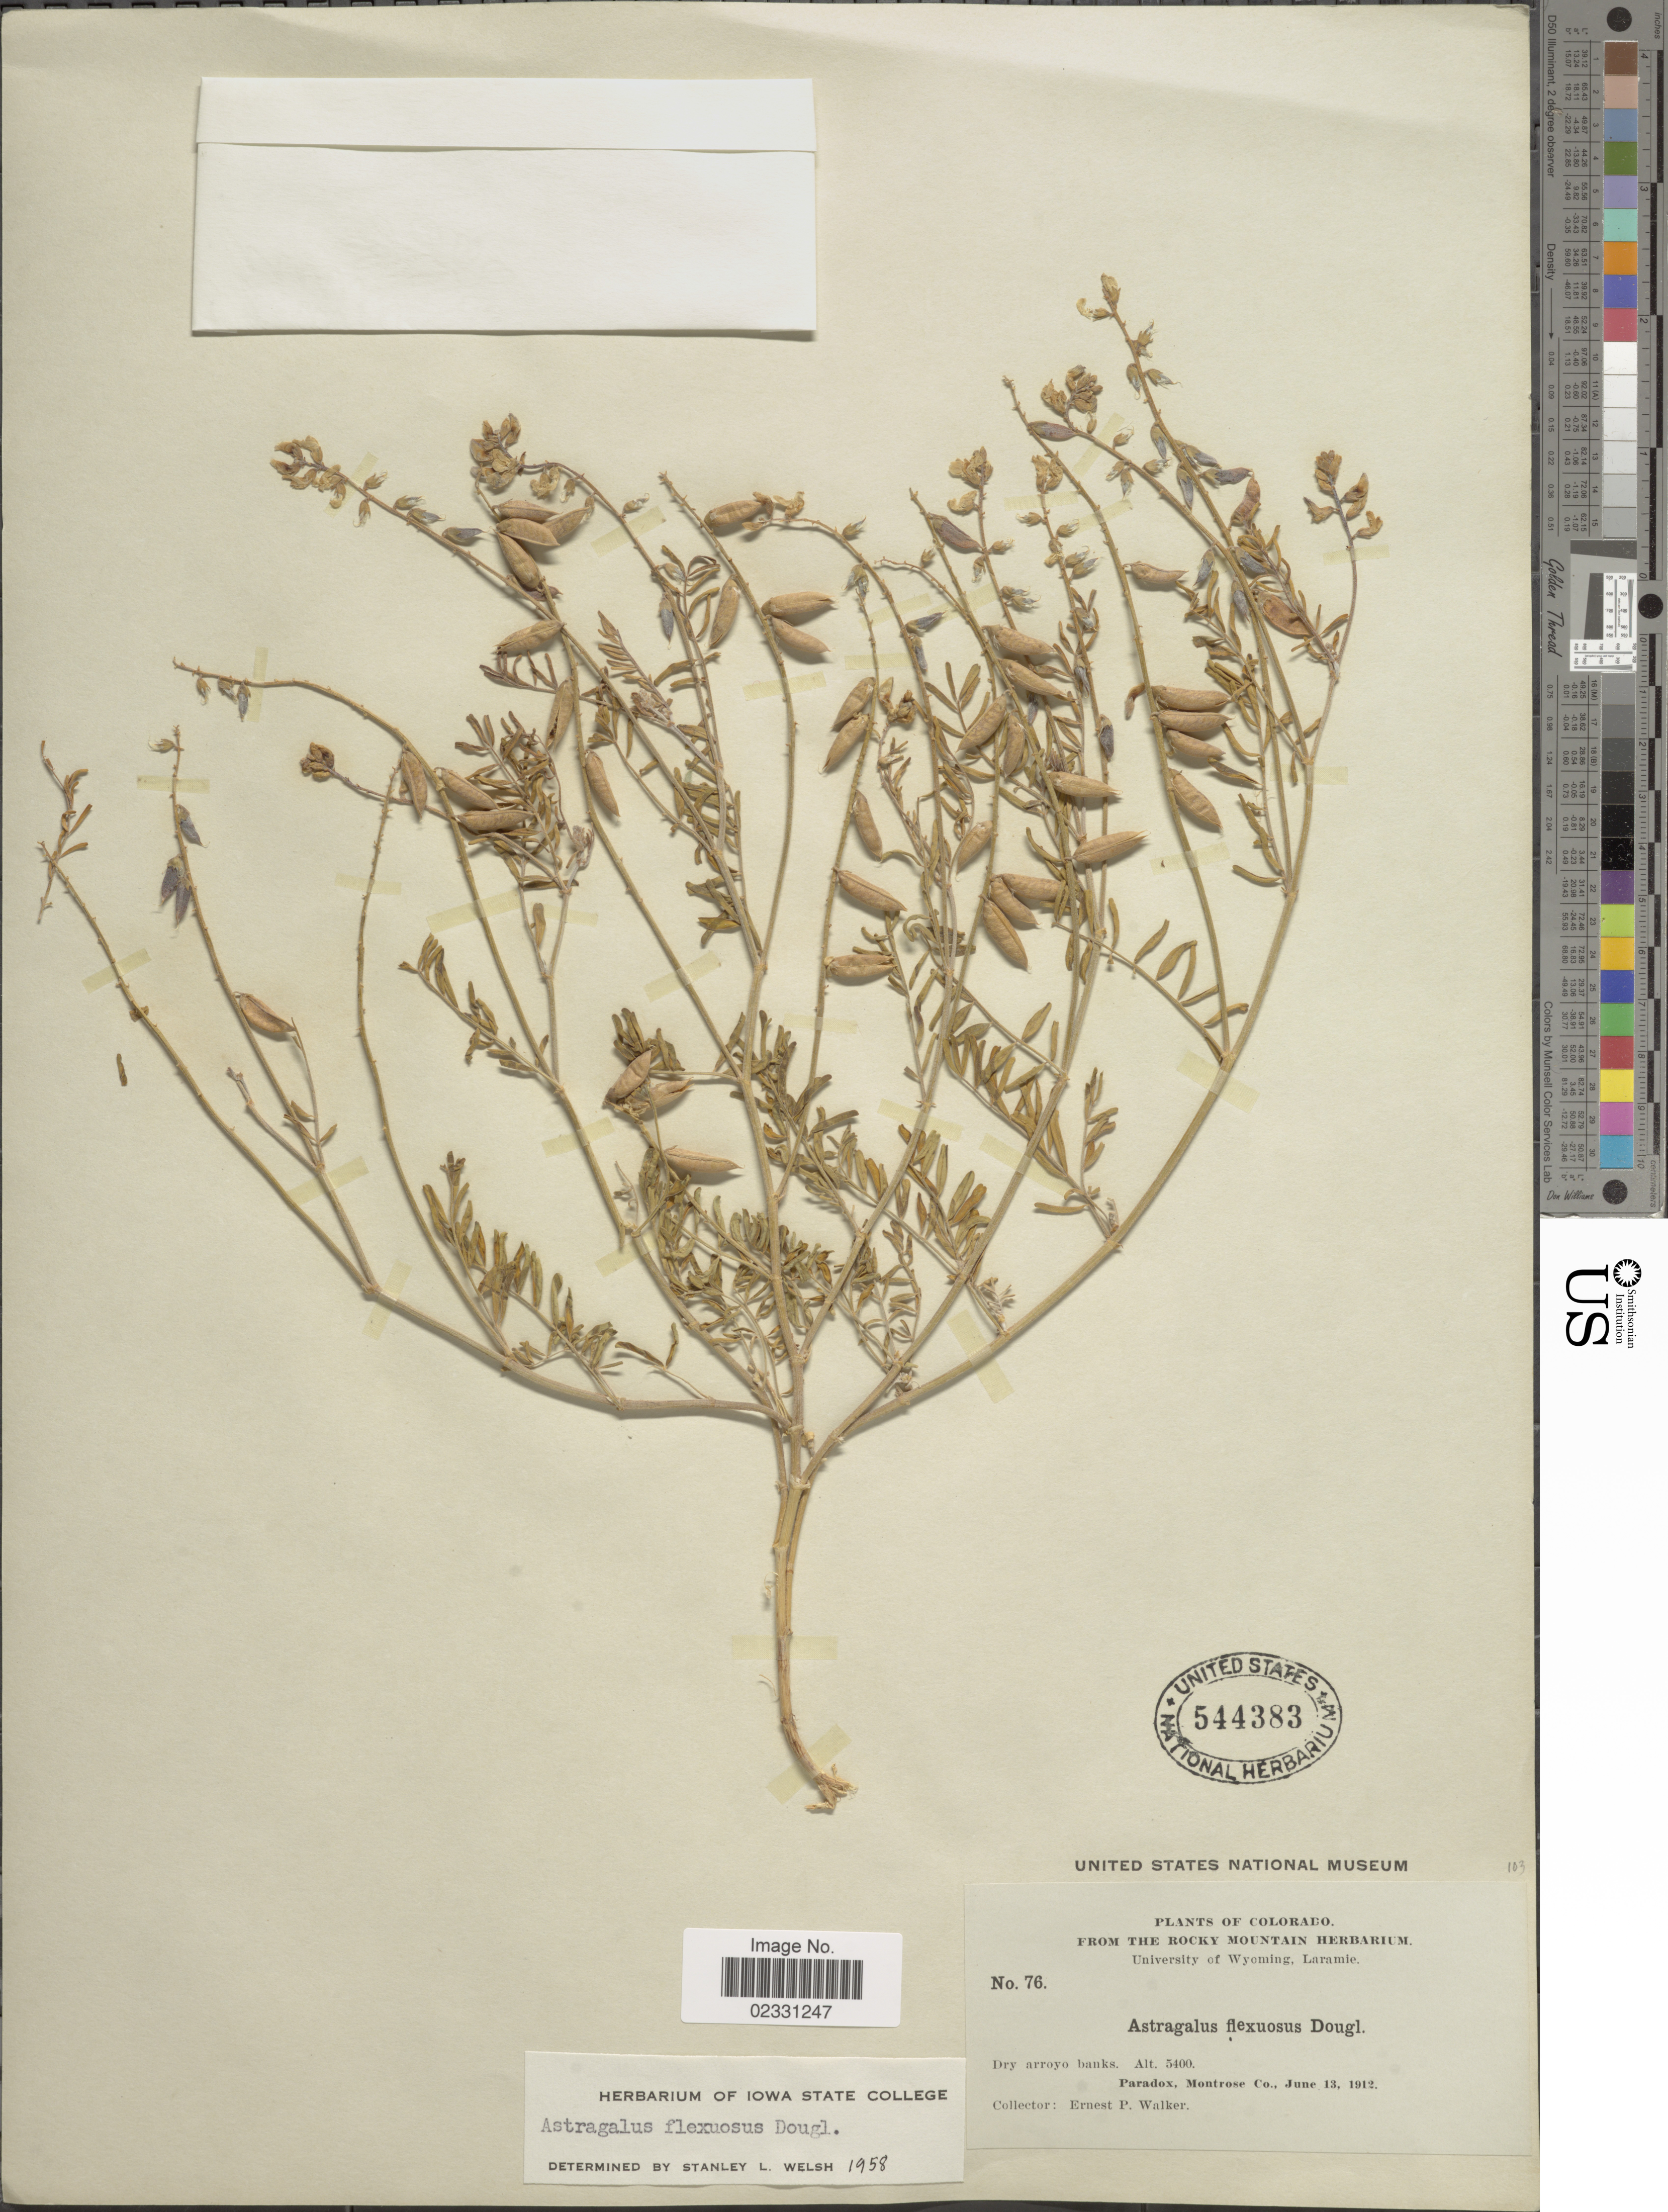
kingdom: Plantae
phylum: Tracheophyta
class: Magnoliopsida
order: Fabales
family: Fabaceae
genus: Astragalus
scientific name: Astragalus flexuosus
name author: (Hook.) Douglas ex G. Don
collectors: E. P. Walker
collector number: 76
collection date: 1912-06-13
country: United States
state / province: Colorado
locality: Paradox, Montrose Co.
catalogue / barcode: US 544383